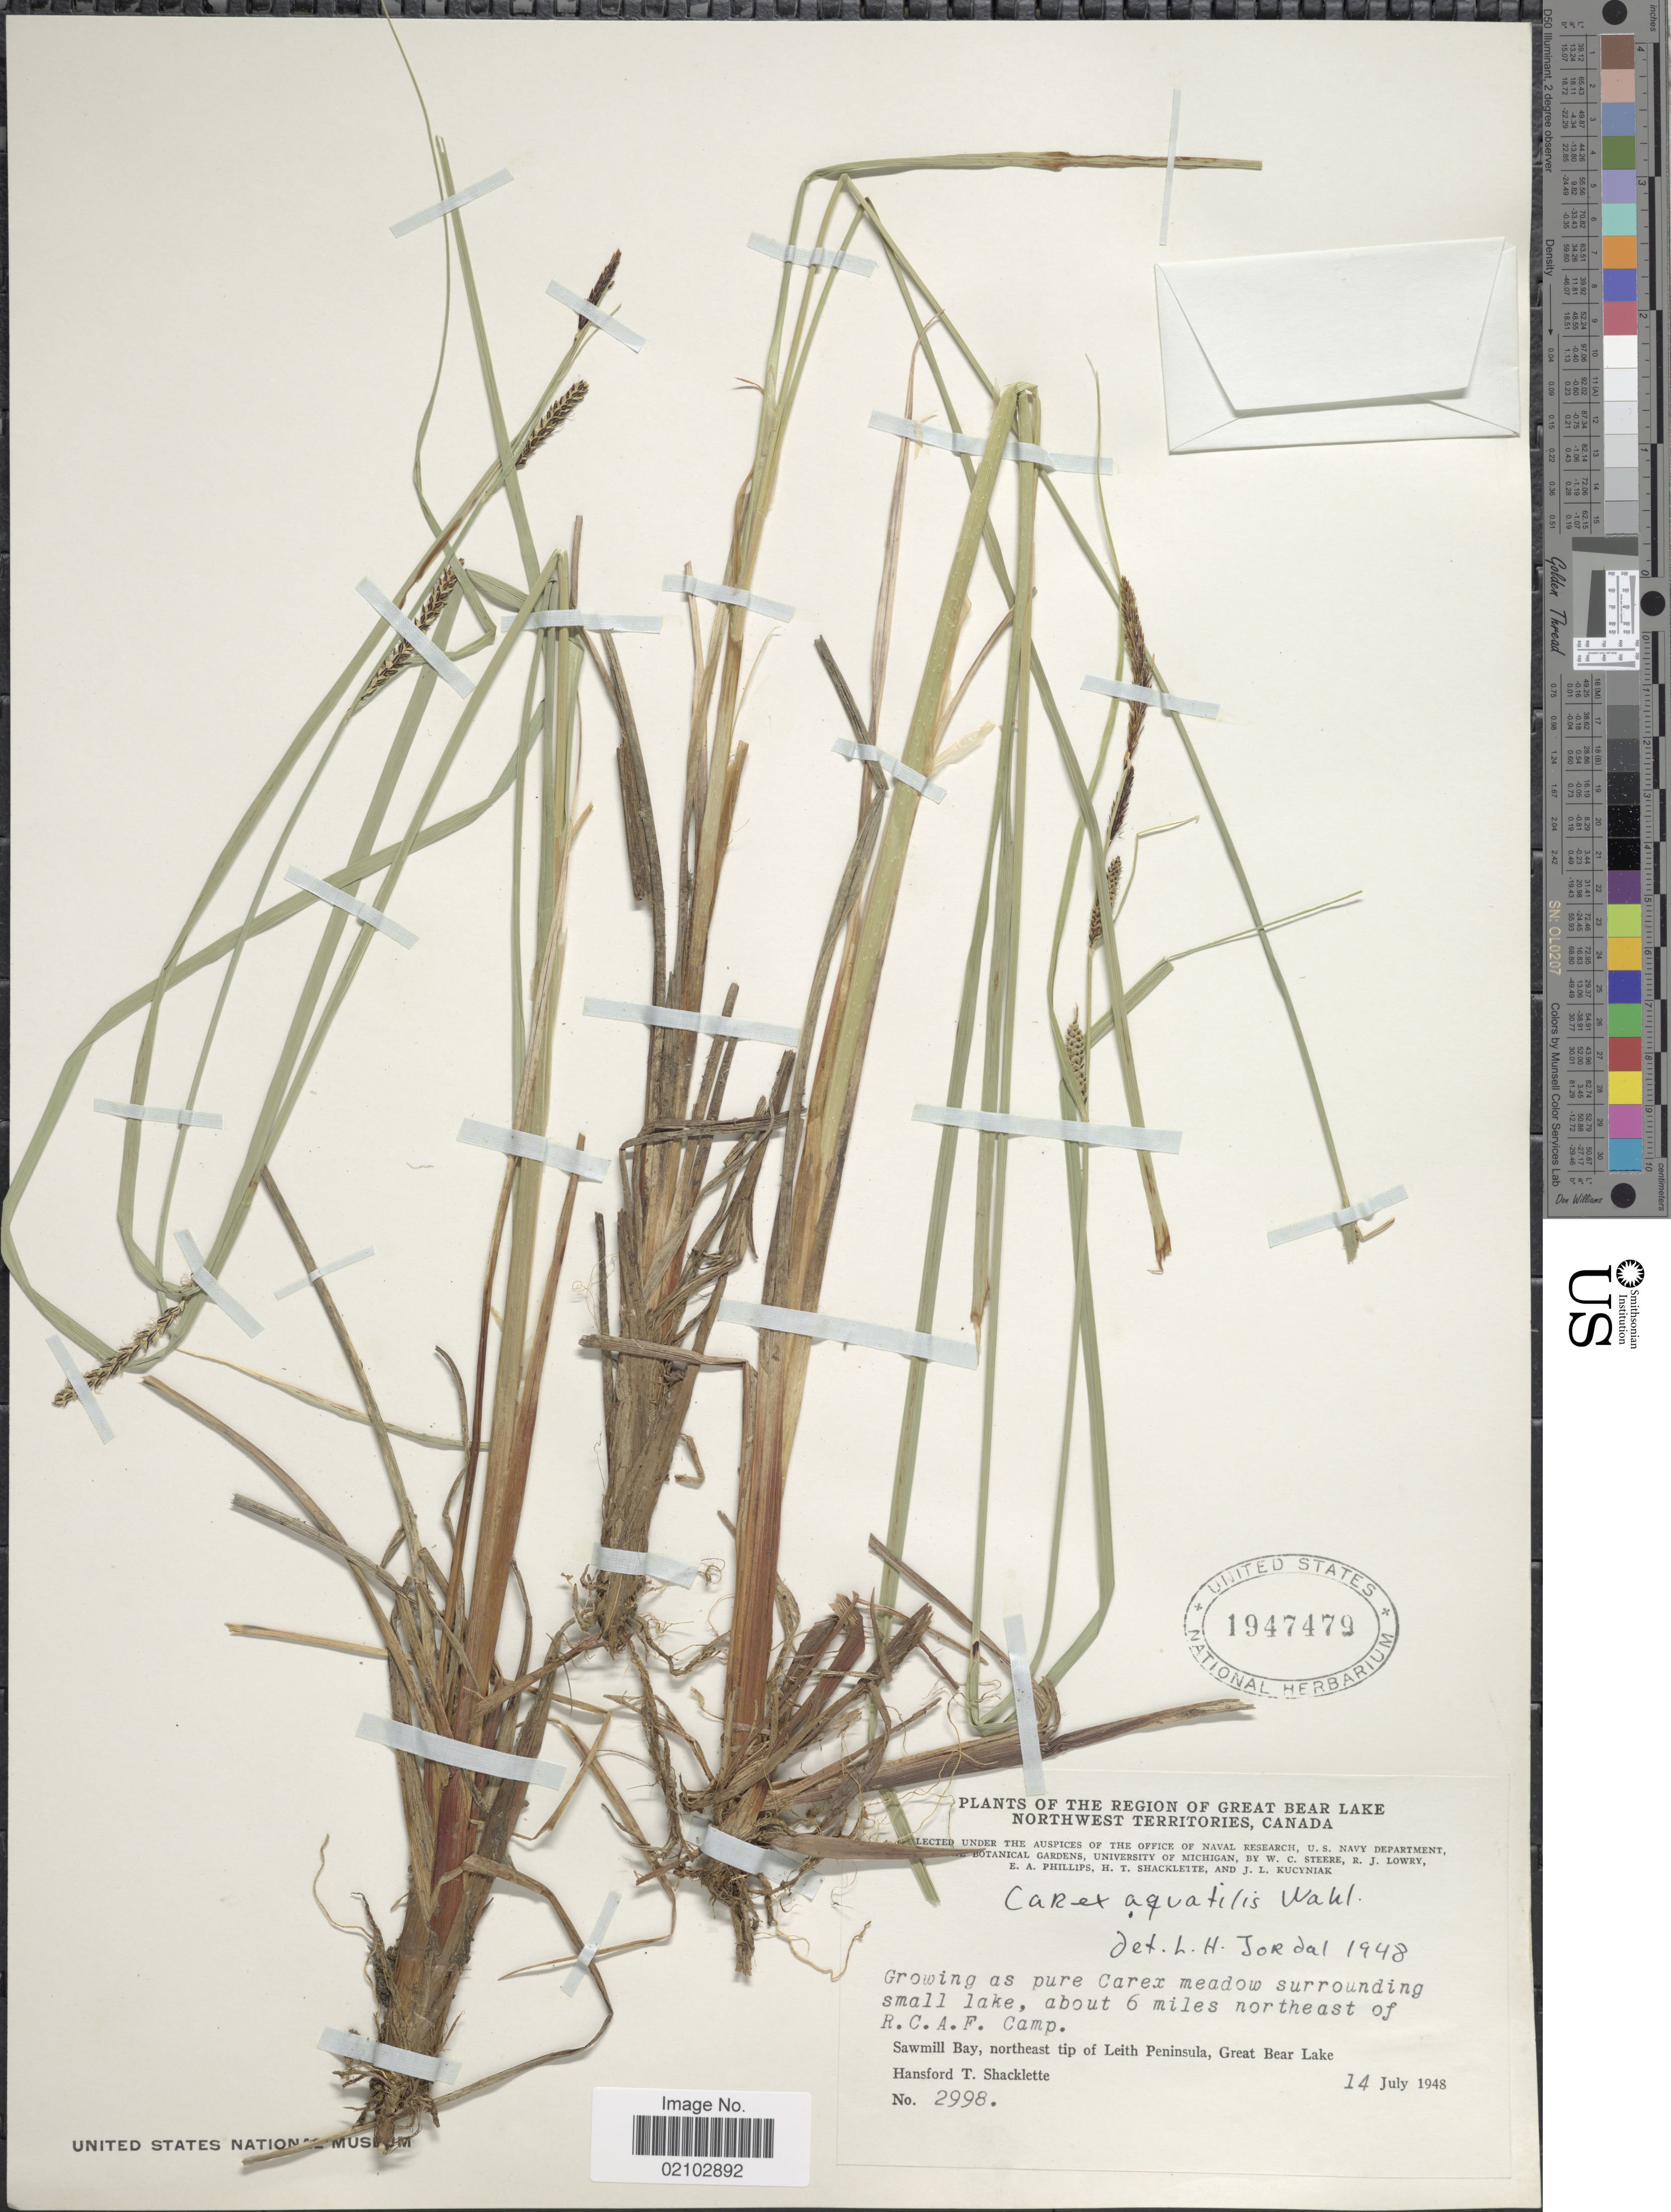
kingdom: Plantae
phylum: Tracheophyta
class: Liliopsida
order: Poales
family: Cyperaceae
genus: Carex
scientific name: Carex aquatilis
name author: Wahlenb.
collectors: H. Shacklette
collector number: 2998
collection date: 1948-07-14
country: Canada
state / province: Northwest Territories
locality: The Region of Great Bear Lake, as pure Carex meadow surrounding small lake, about 6 miles northeast of R.C.A.F. Camp, Sawmill Bay, northeast tip of Leith Peninsula, Great Bear Lake.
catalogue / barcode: US 1947479